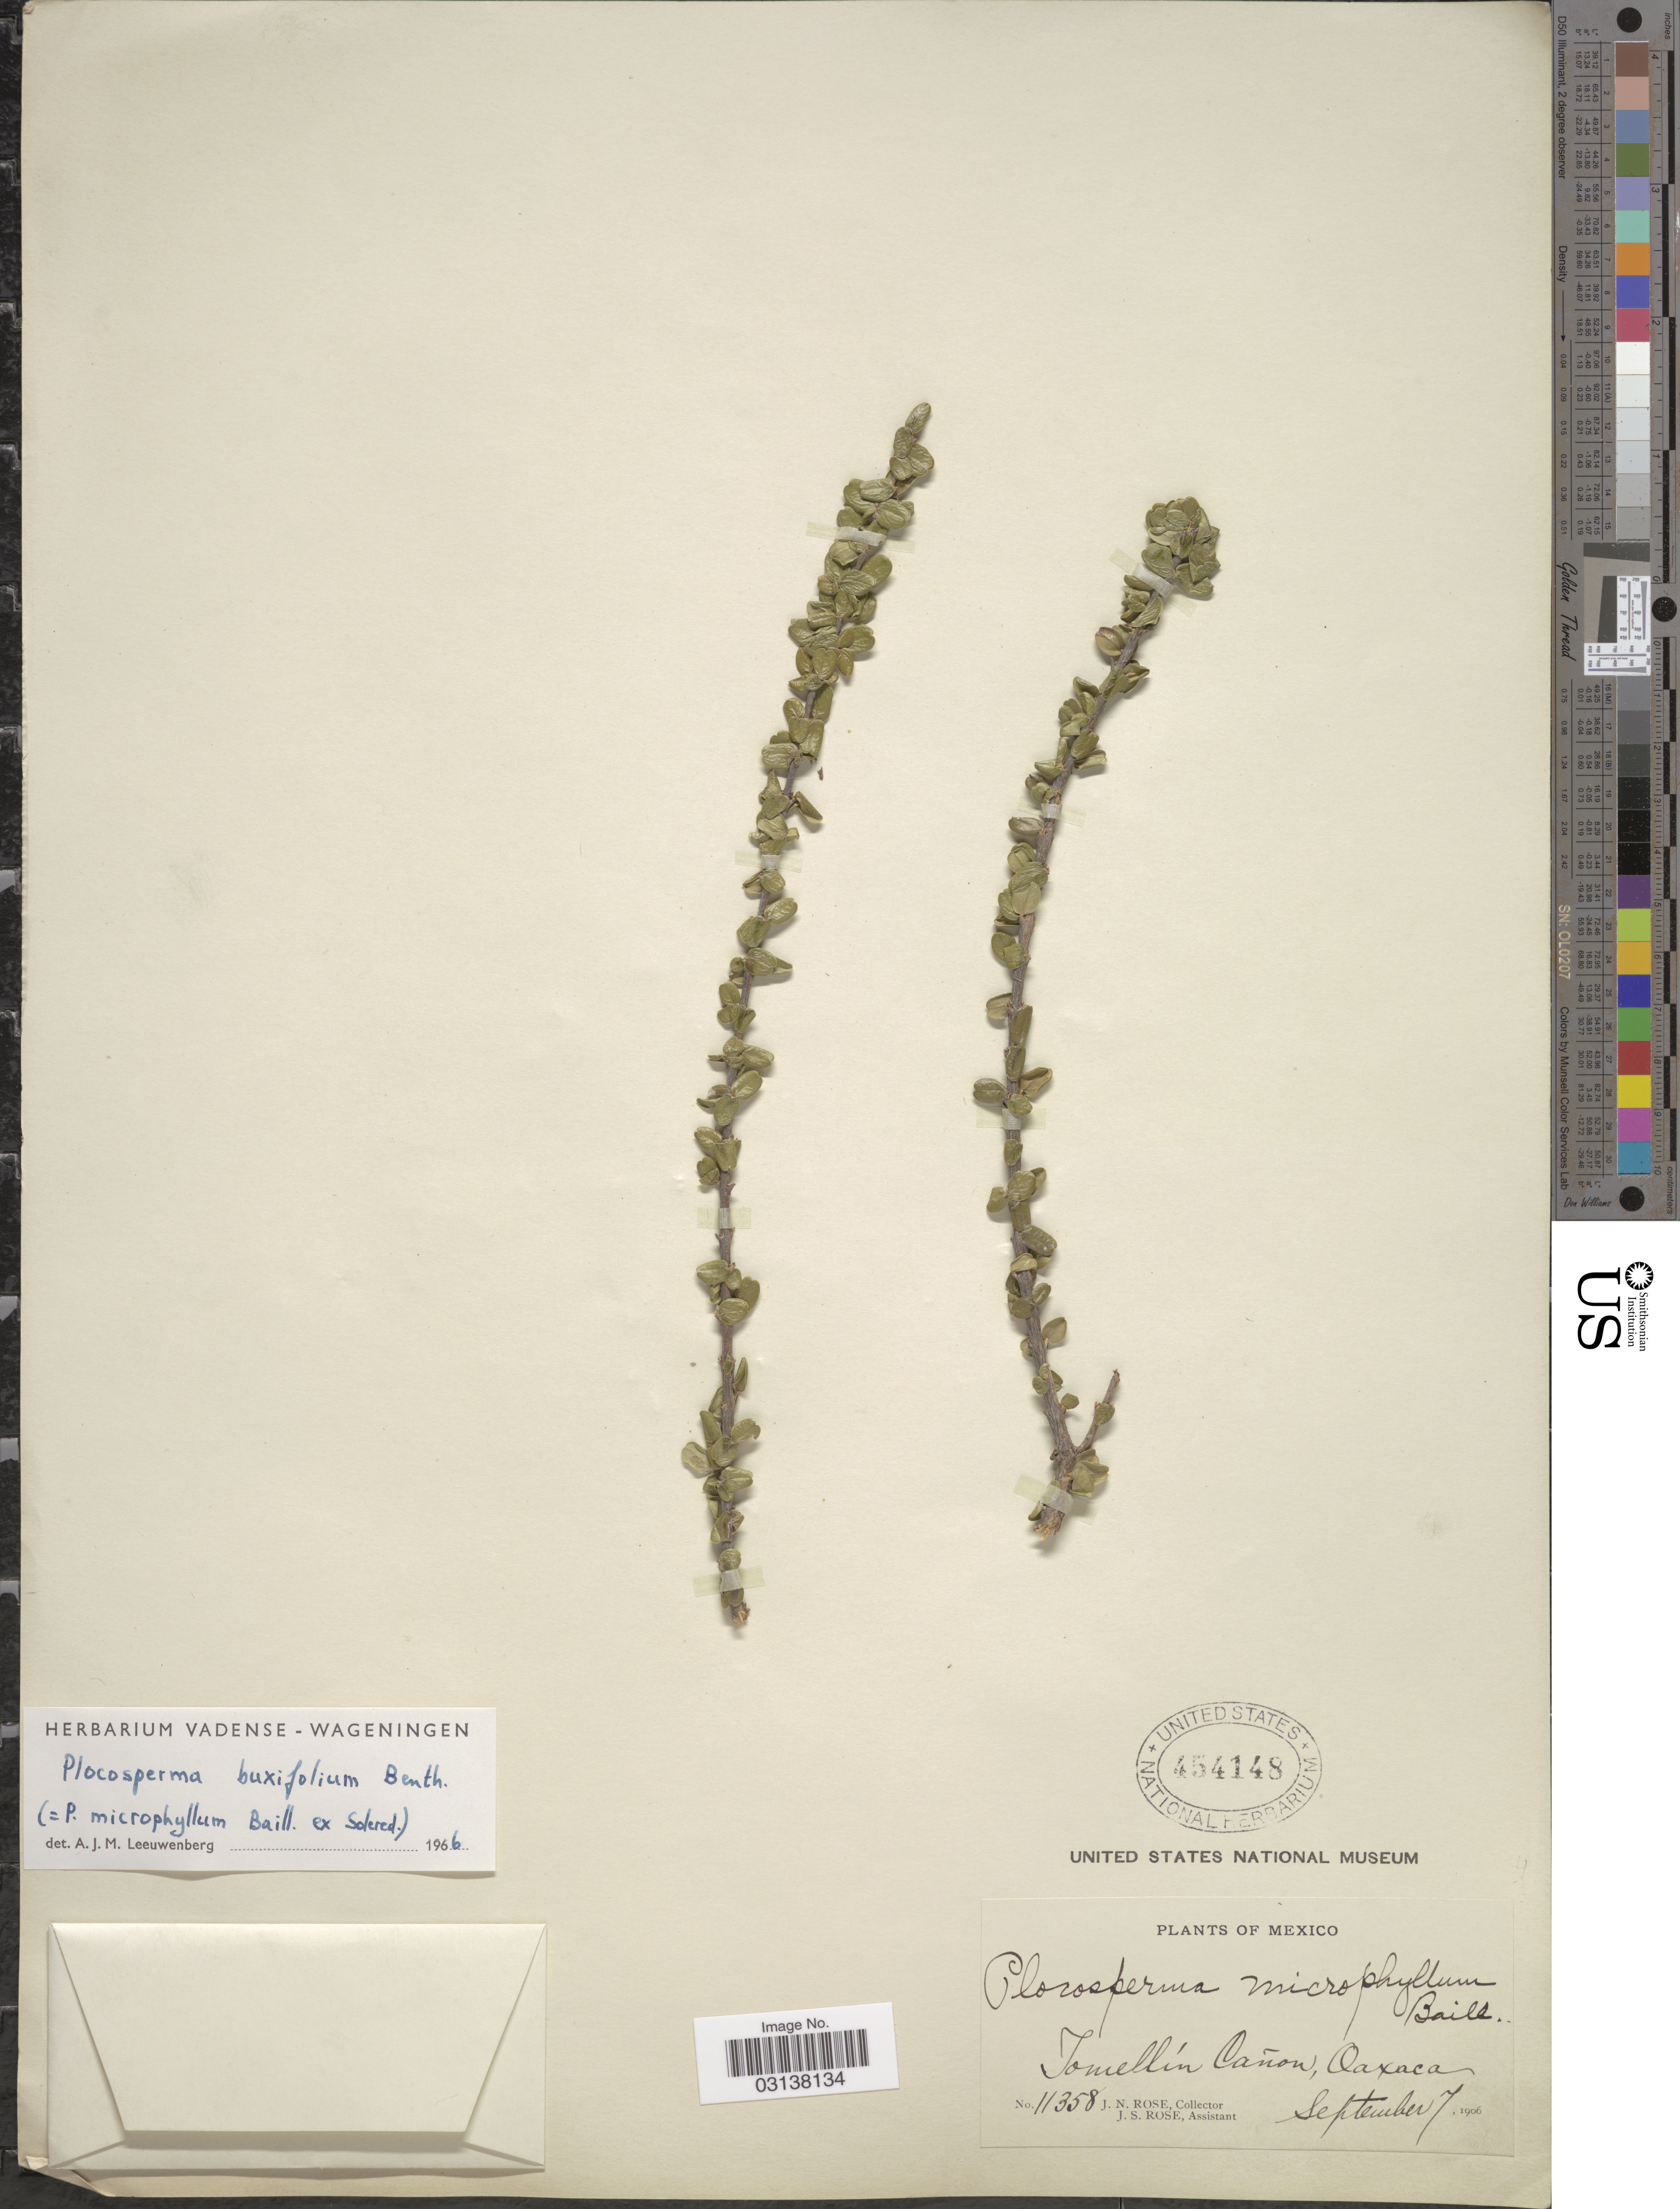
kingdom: Plantae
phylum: Tracheophyta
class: Magnoliopsida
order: Lamiales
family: Plocospermataceae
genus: Plocosperma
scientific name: Plocosperma buxifolium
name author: Benth. in Hook.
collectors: J. N. Rose & J. S. Rose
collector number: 11358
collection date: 1906-09-07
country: Mexico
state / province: Oaxaca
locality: Tomellín Cañon.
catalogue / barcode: US 454148